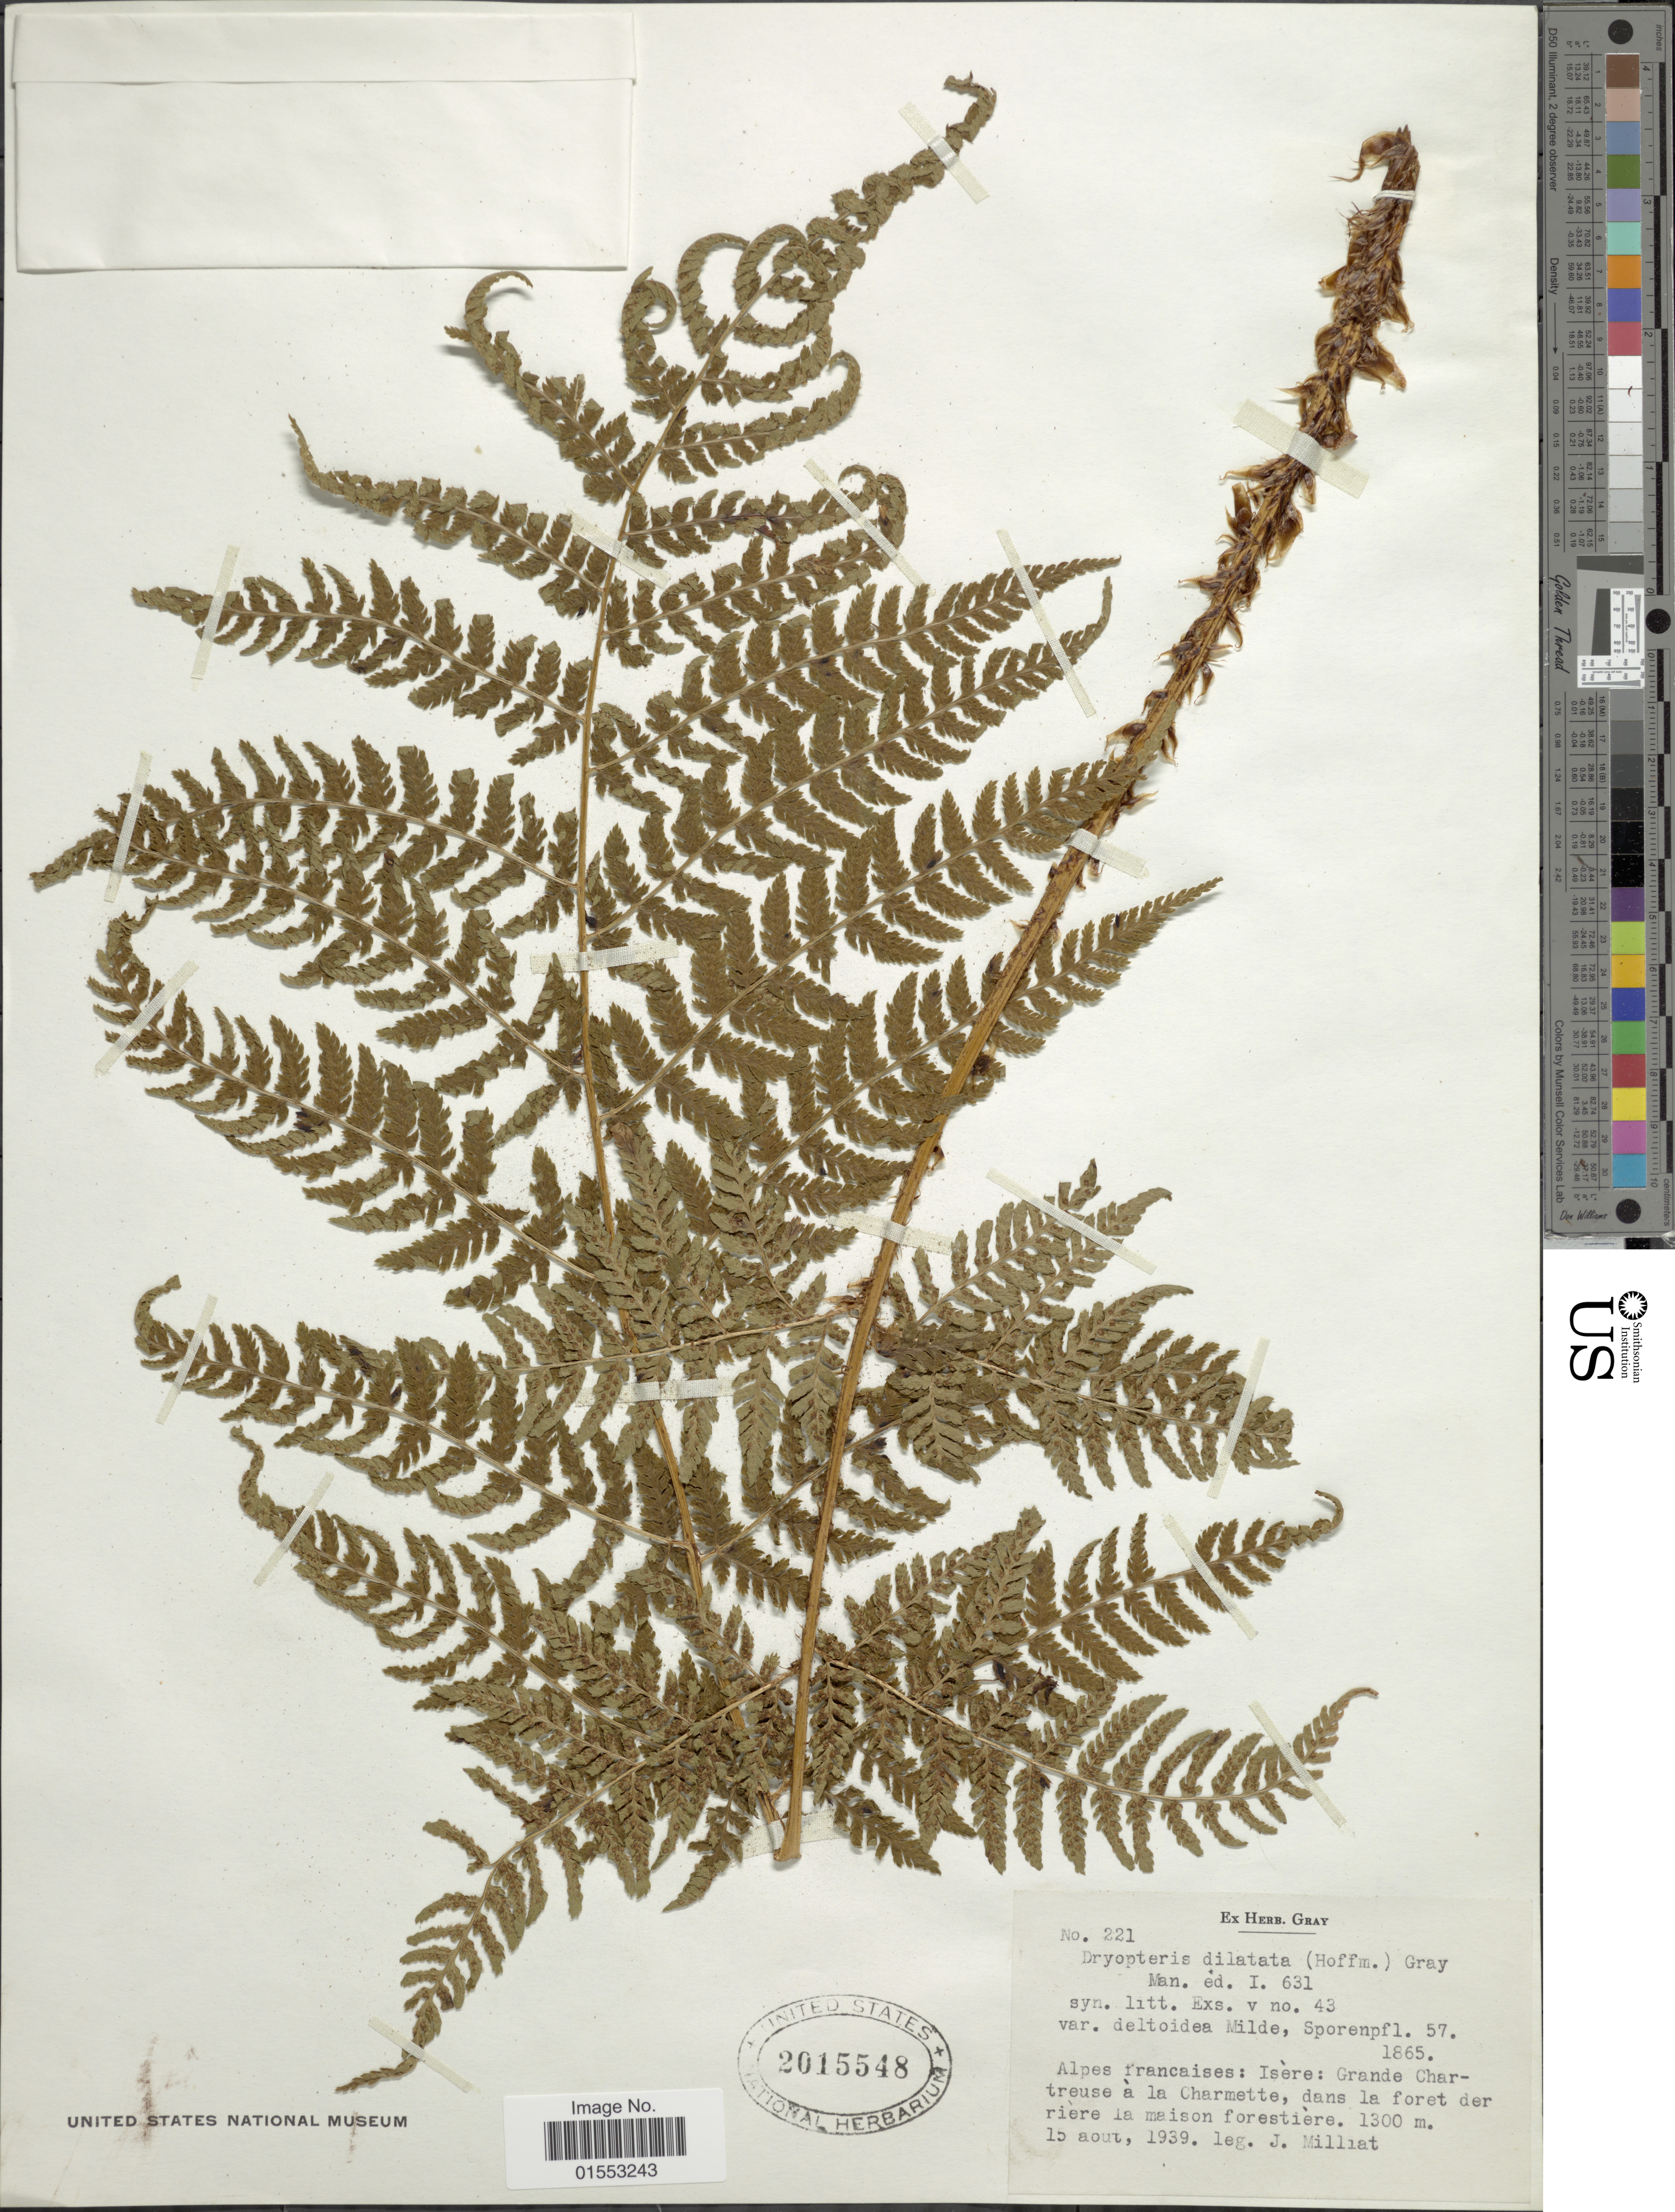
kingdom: Plantae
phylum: Tracheophyta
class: Polypodiopsida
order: Polypodiales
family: Dryopteridaceae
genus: Dryopteris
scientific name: Dryopteris dilatata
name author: (Hoffm.) A. Gray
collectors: J. MIlliat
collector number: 221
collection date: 1939-08-15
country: France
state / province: Auvergne-Rhône-Alpes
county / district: Isère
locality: Alpes francaises: Isere: Grande Chartreuse a la Charmette, dans la foret der riere la maison forestiere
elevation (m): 1300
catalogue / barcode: US 2015548